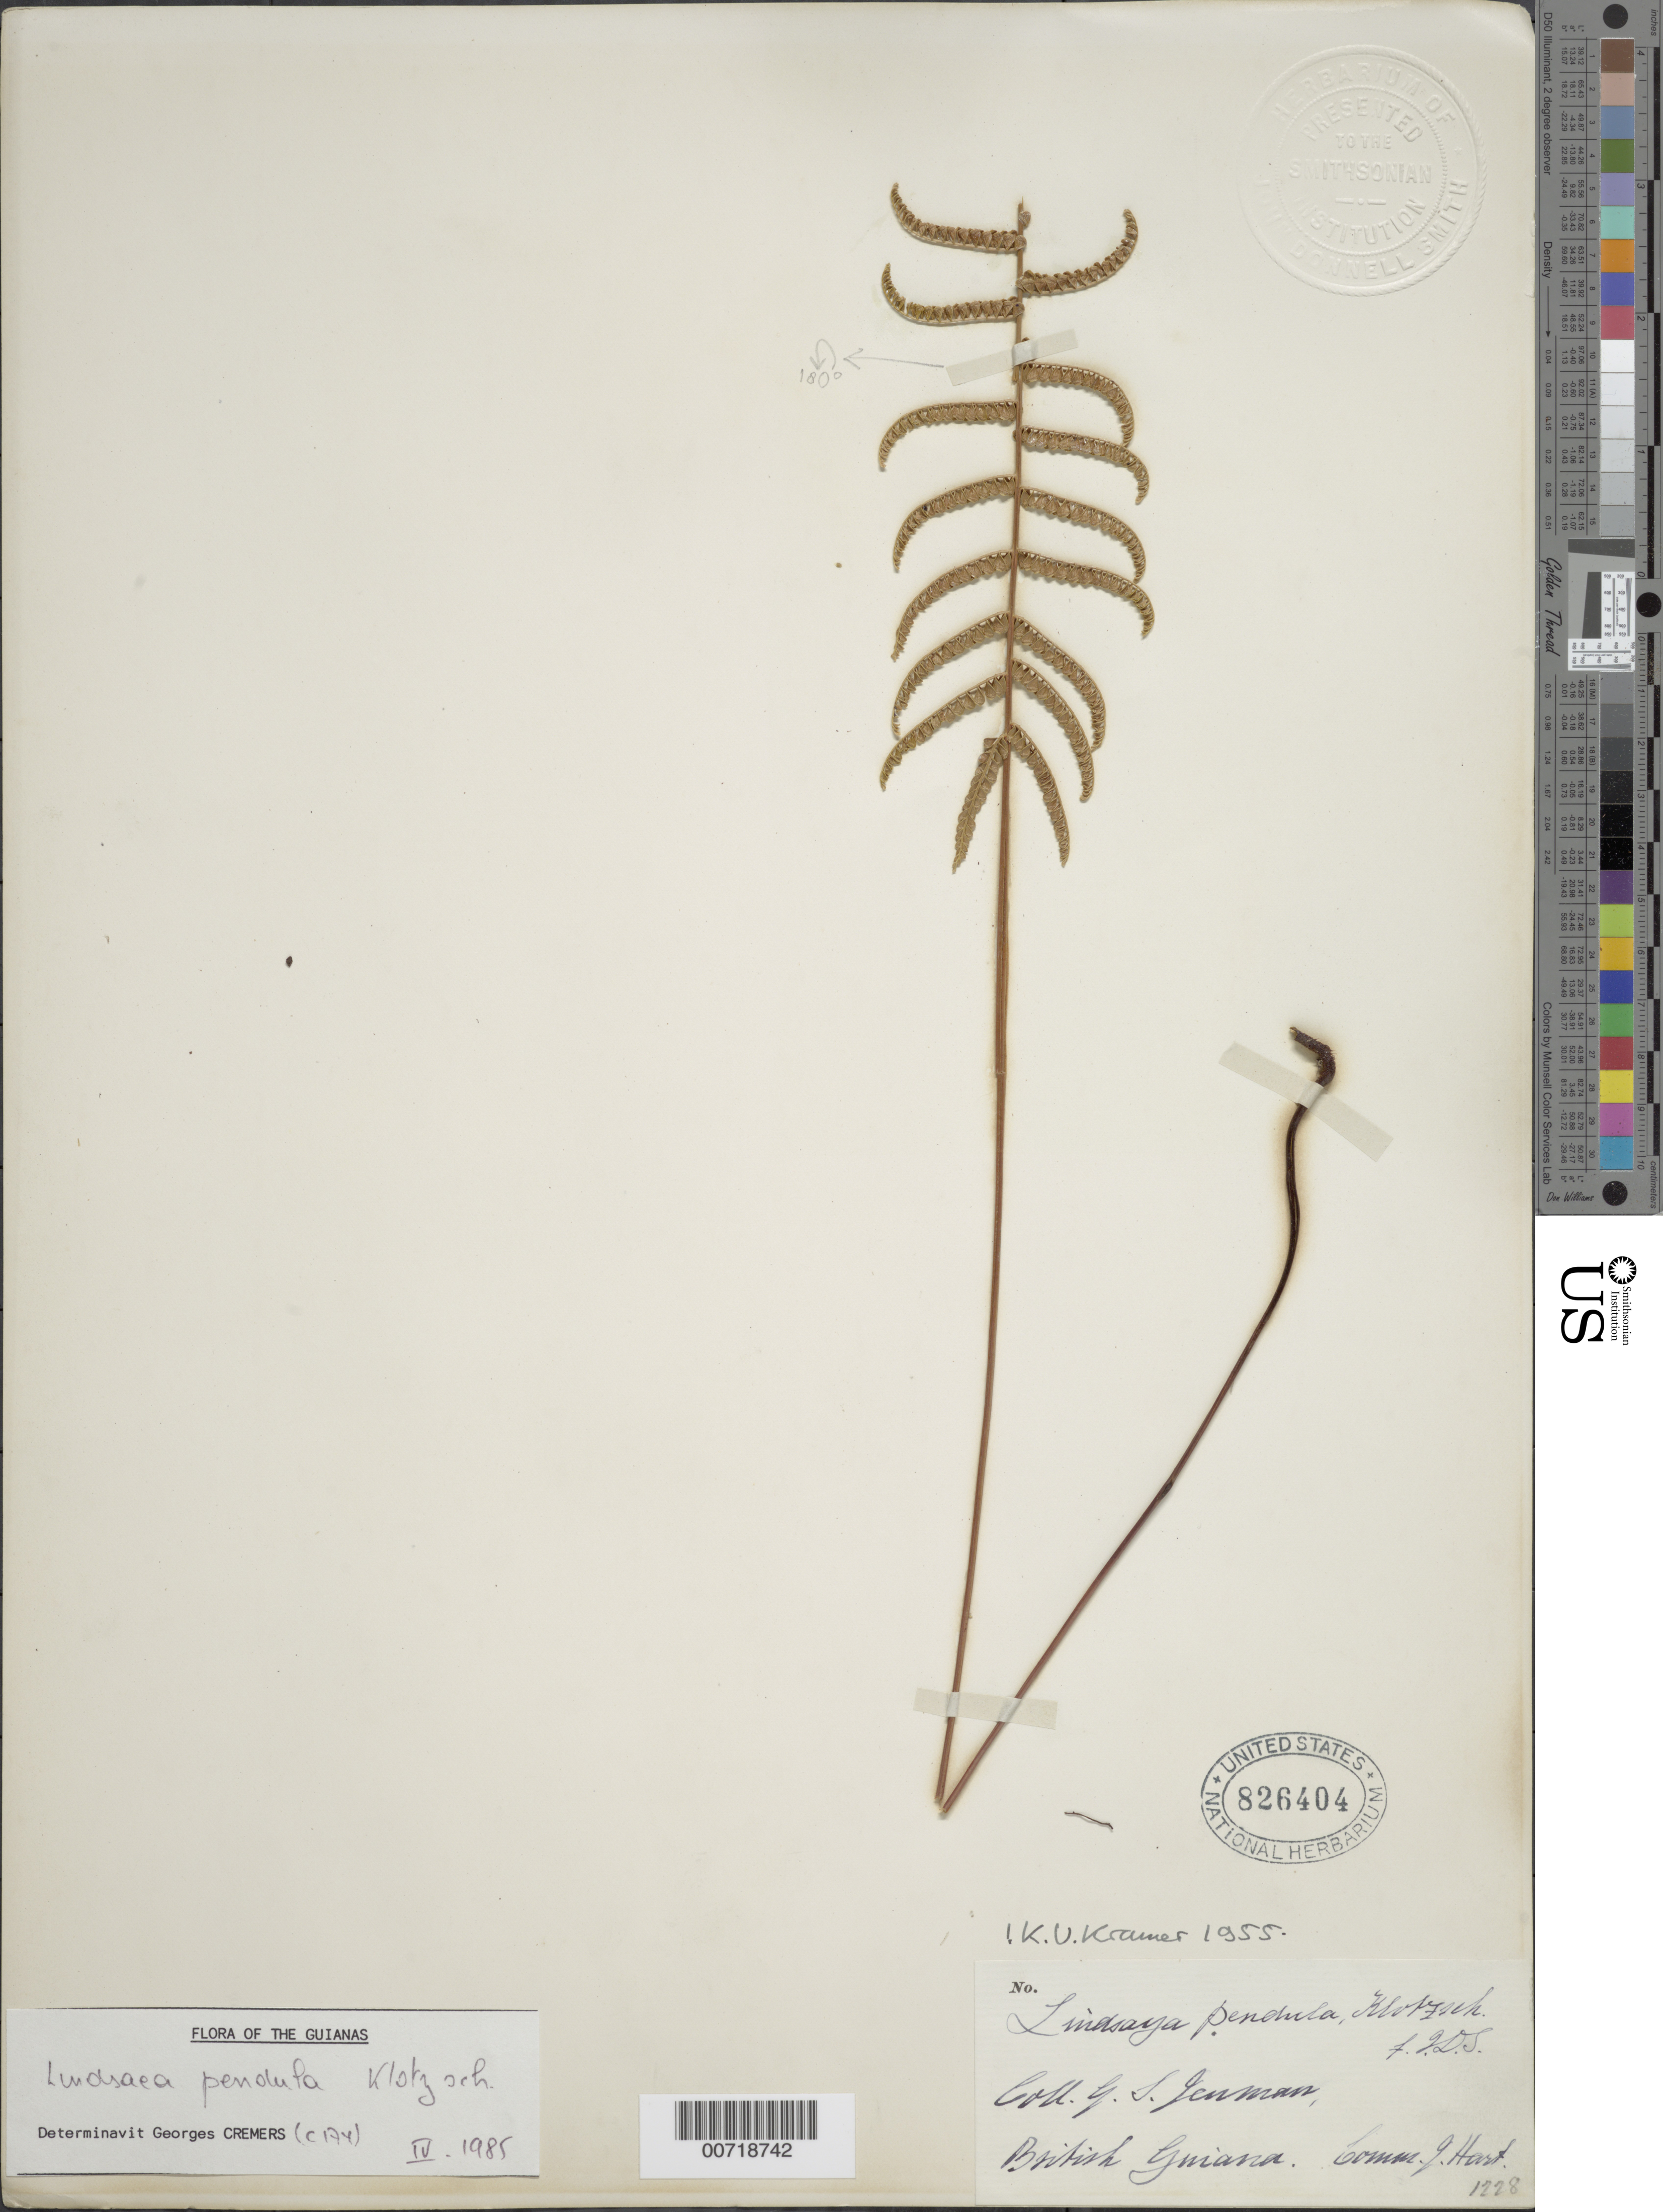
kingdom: Plantae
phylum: Tracheophyta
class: Polypodiopsida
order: Polypodiales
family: Lindsaeaceae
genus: Lindsaea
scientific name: Lindsaea pendula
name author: Klotzsch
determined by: Cremers, Georges A.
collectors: G. S. Jenman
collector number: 1228 ?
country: Guyana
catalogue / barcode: US 826404